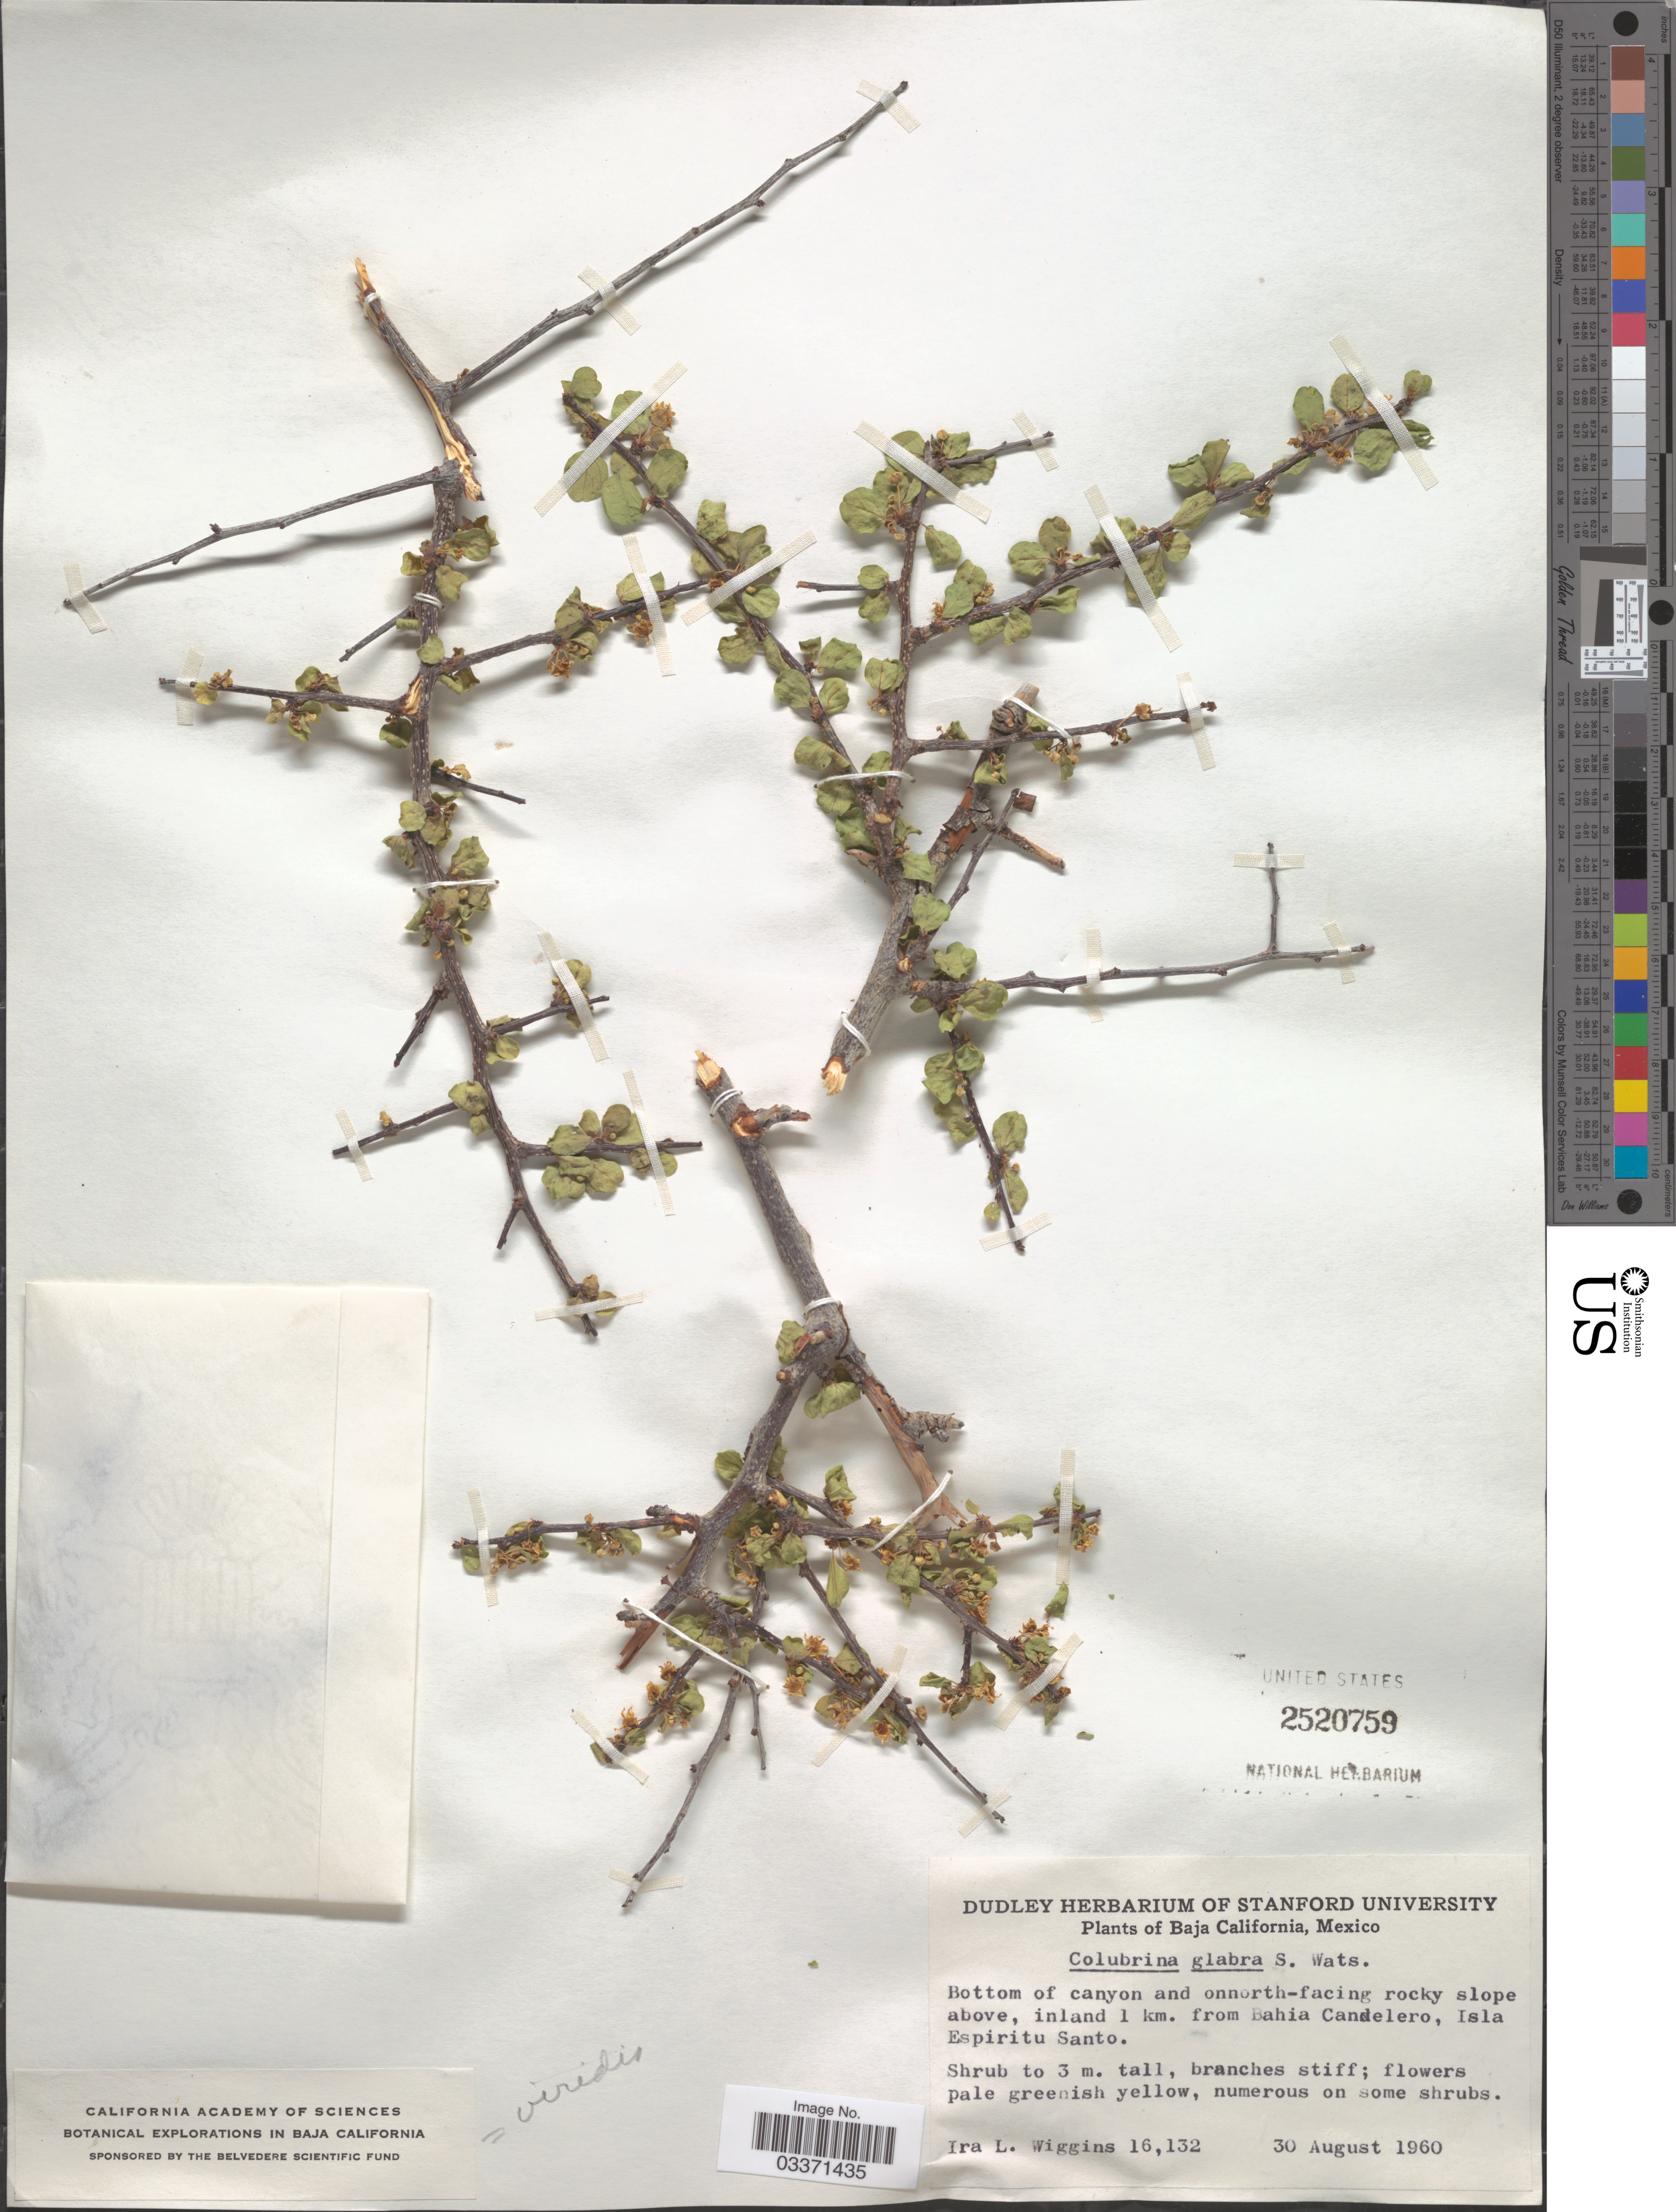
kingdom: Plantae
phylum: Tracheophyta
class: Magnoliopsida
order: Rosales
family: Rhamnaceae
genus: Colubrina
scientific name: Colubrina viridis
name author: (M.E. Jones) M.C. Johnst.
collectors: I. L. Wiggins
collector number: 16132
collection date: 1960-08-30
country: Mexico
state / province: Baja California Sur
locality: Bottom of canyon and onnorth-facing rocky slope above, inland 1 km. from Bahia Candelero, Isla Espiritu Santo.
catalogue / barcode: US 2520759